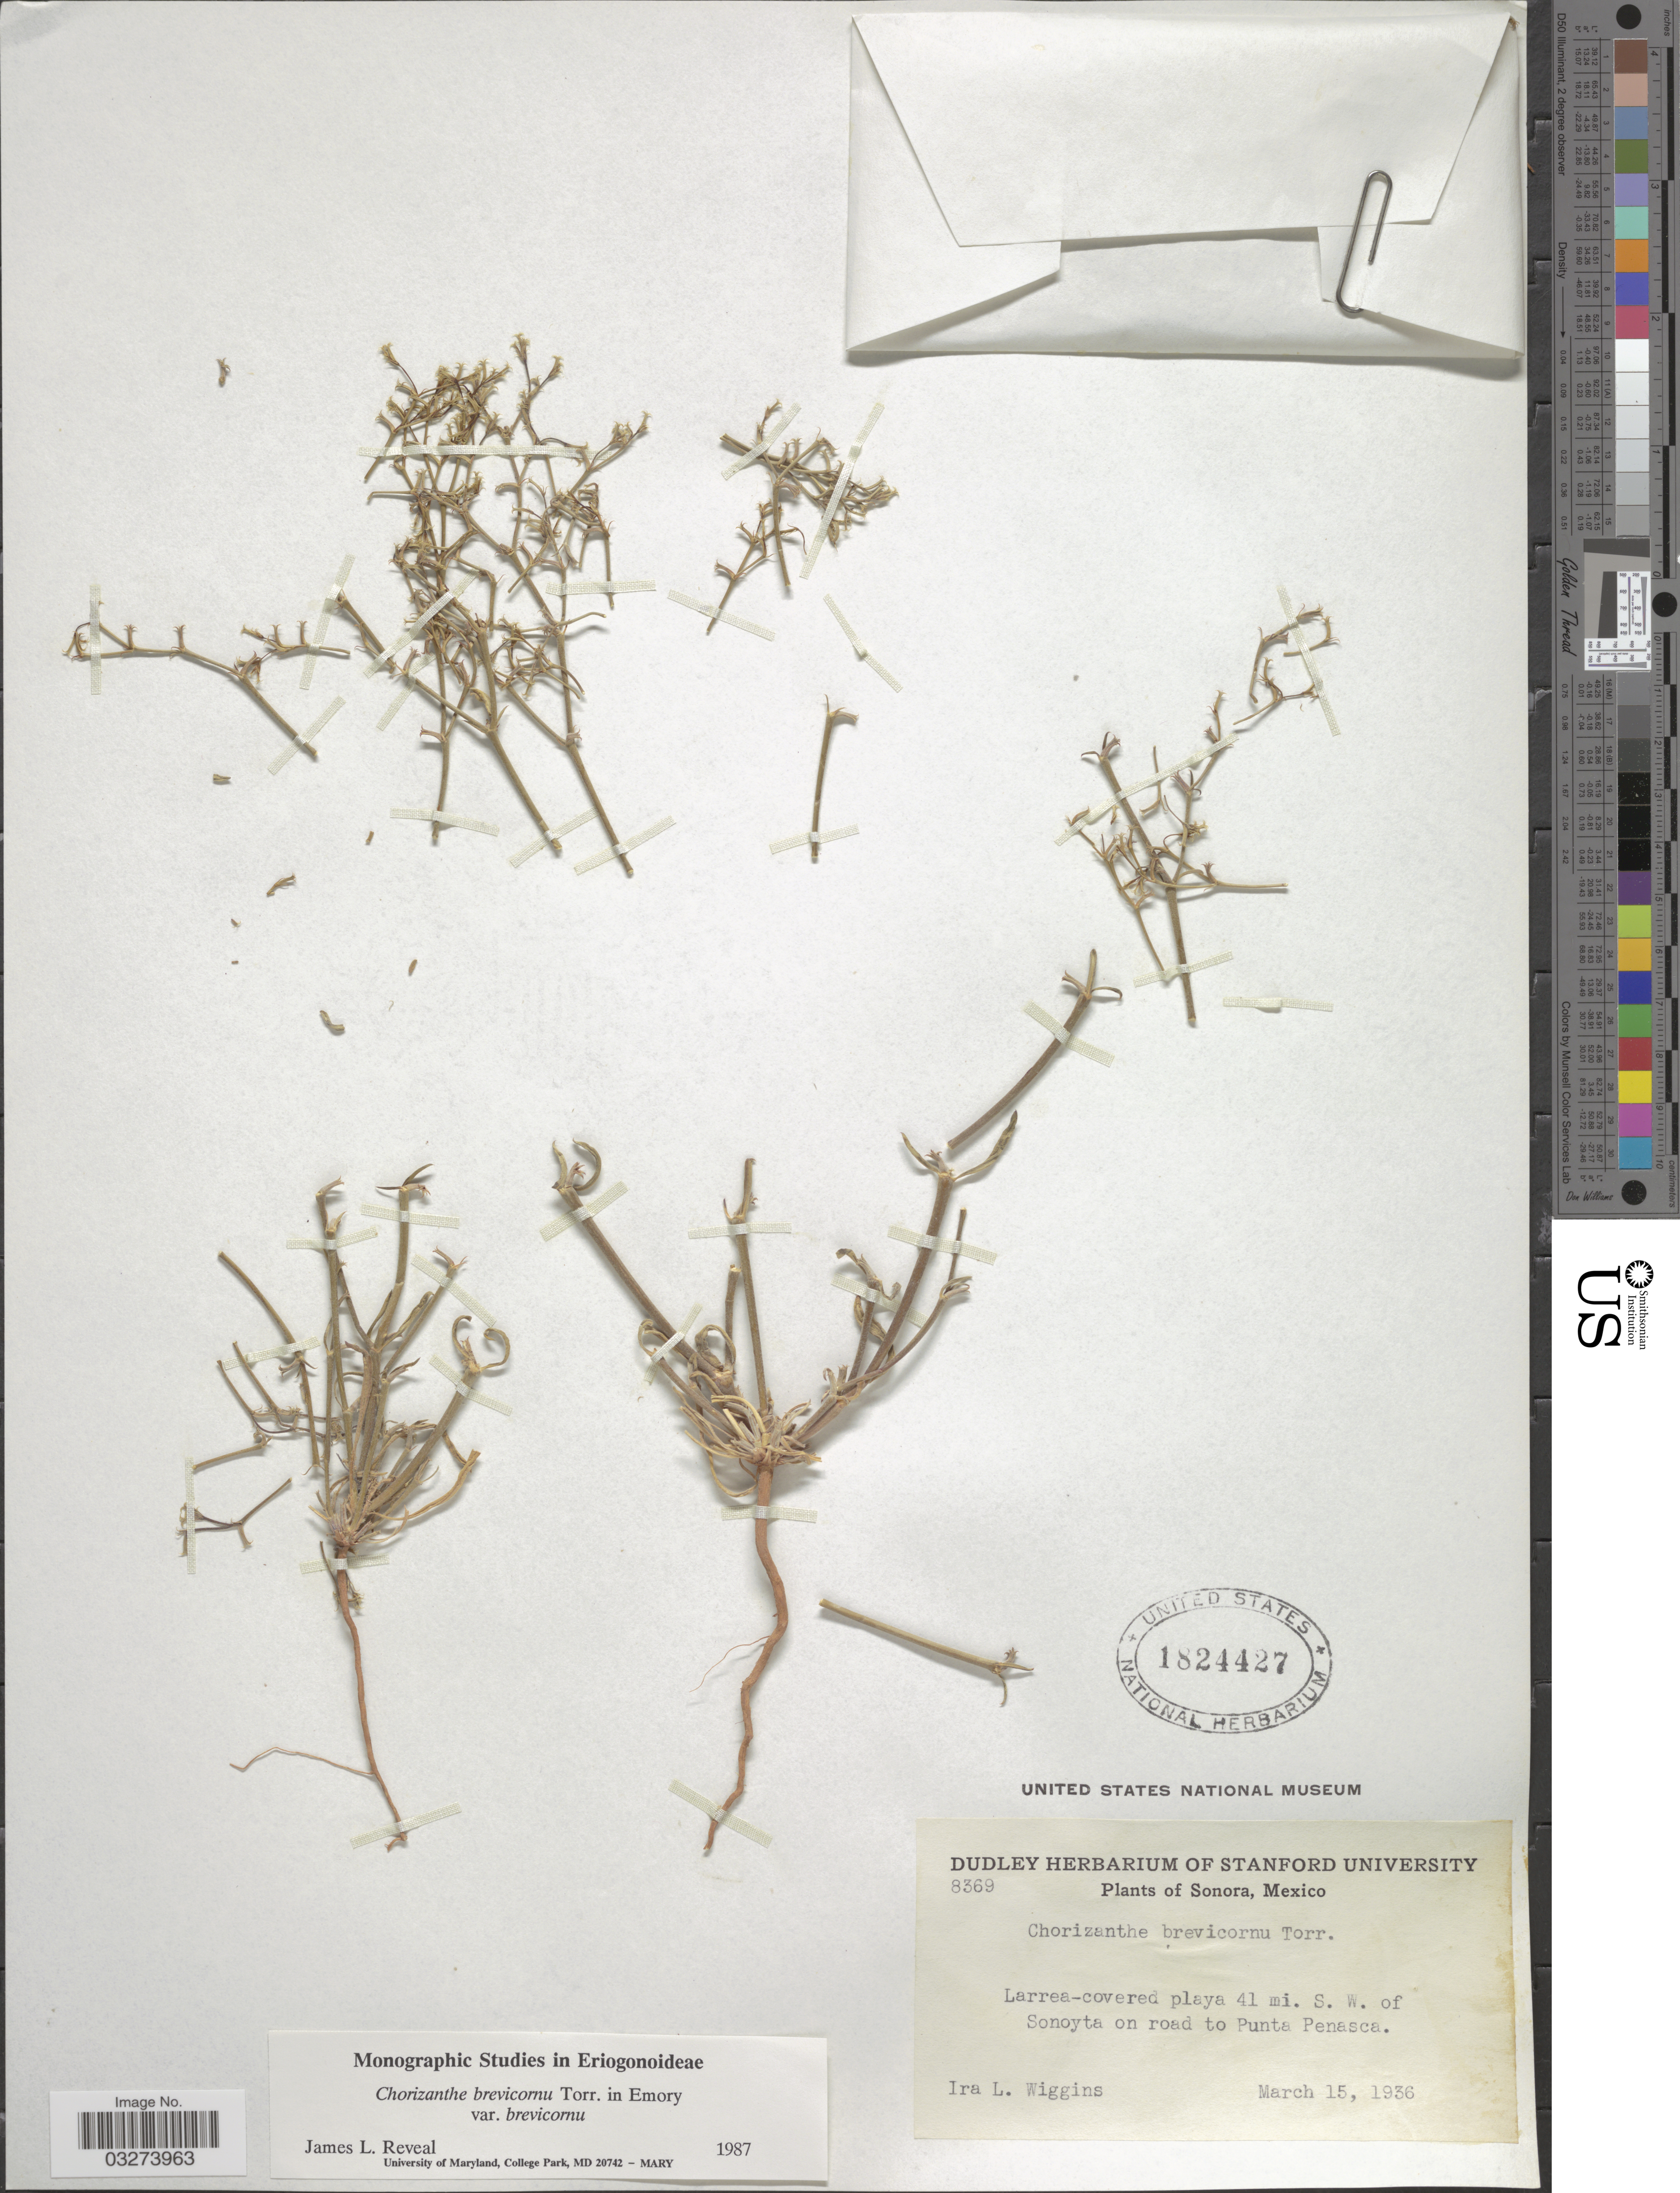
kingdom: Plantae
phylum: Tracheophyta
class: Magnoliopsida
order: Caryophyllales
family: Polygonaceae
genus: Chorizanthe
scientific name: Chorizanthe brevicornu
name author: Torr.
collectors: I. L. Wiggins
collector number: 8369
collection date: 1936-03-15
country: Mexico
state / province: Sonora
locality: Larrea-covered playa 41 mi. S.W. of Sonoyta on road to Punta Penasca.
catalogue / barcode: US 1824427